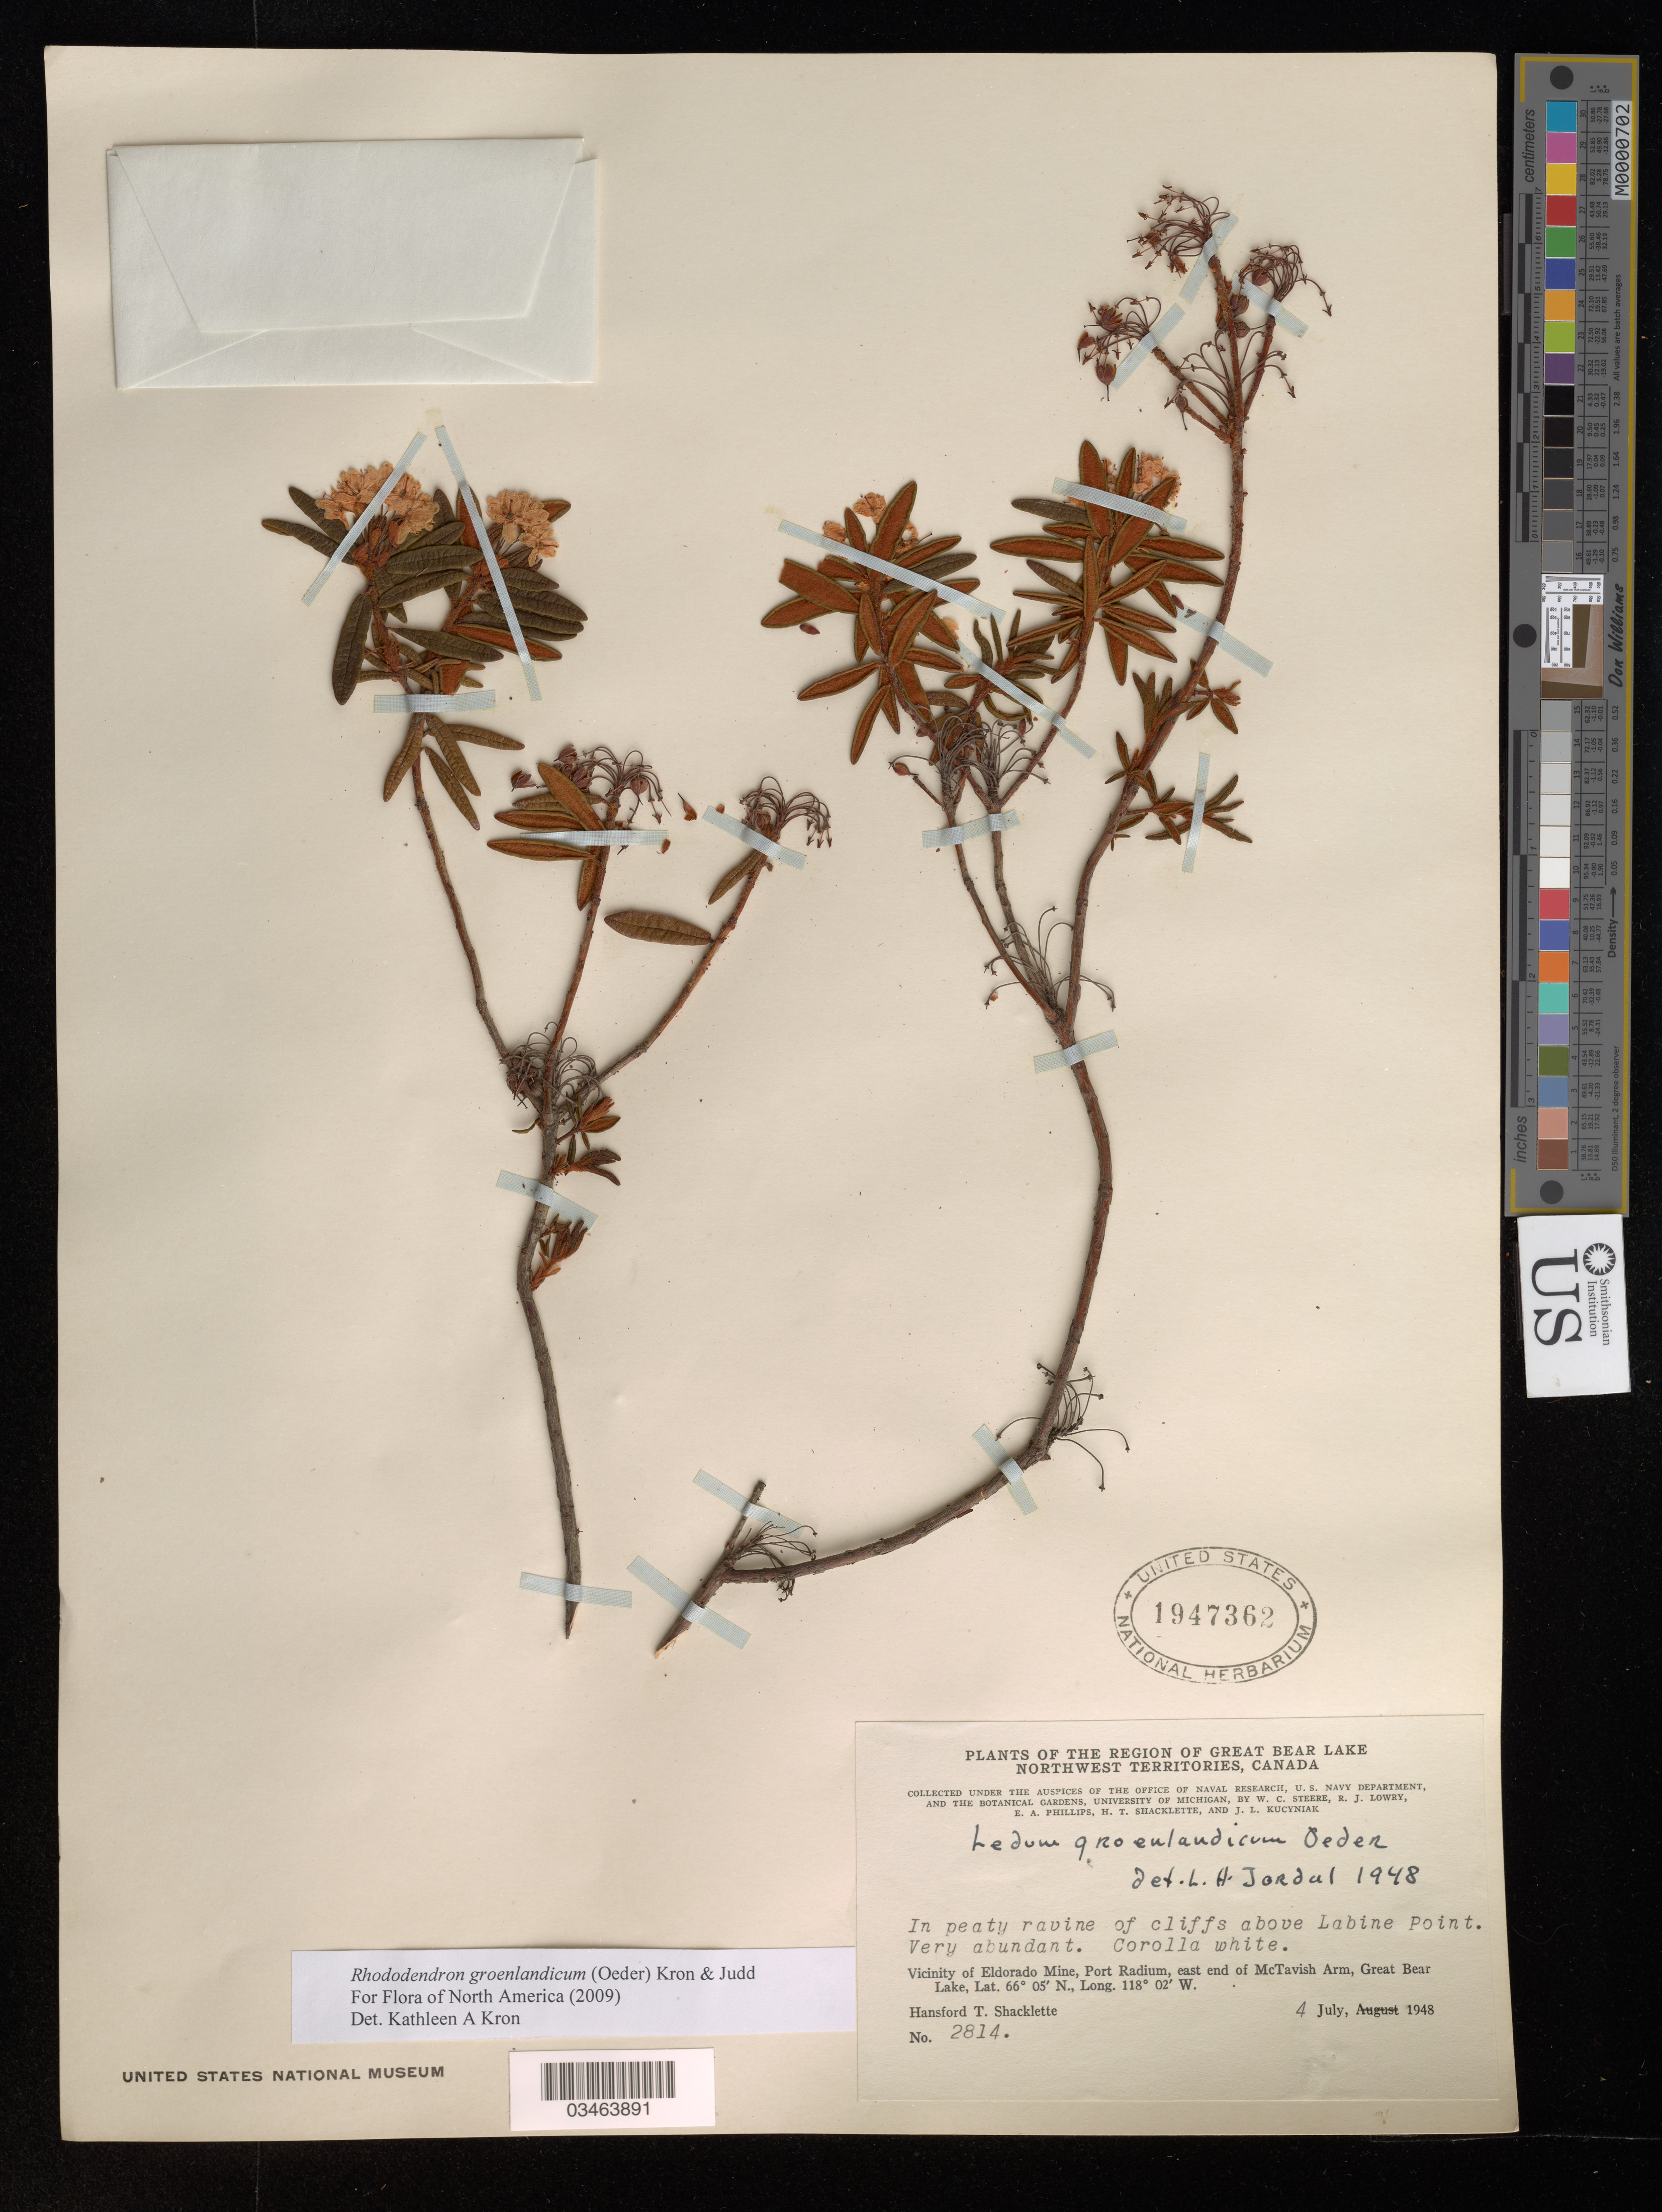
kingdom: Plantae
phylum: Tracheophyta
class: Magnoliopsida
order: Ericales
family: Ericaceae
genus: Rhododendron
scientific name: Rhododendron groenlandicum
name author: (Oeder) Kron & Judd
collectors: H. Shacklette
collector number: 2814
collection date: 1948-07-04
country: Canada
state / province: Northwest Territories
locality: The Region of Great Bear Lake. Vicinity of Eldorado Mine, Port Radium, east end of McTavish Arm, Great Bear Lake.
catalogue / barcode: US 1947362